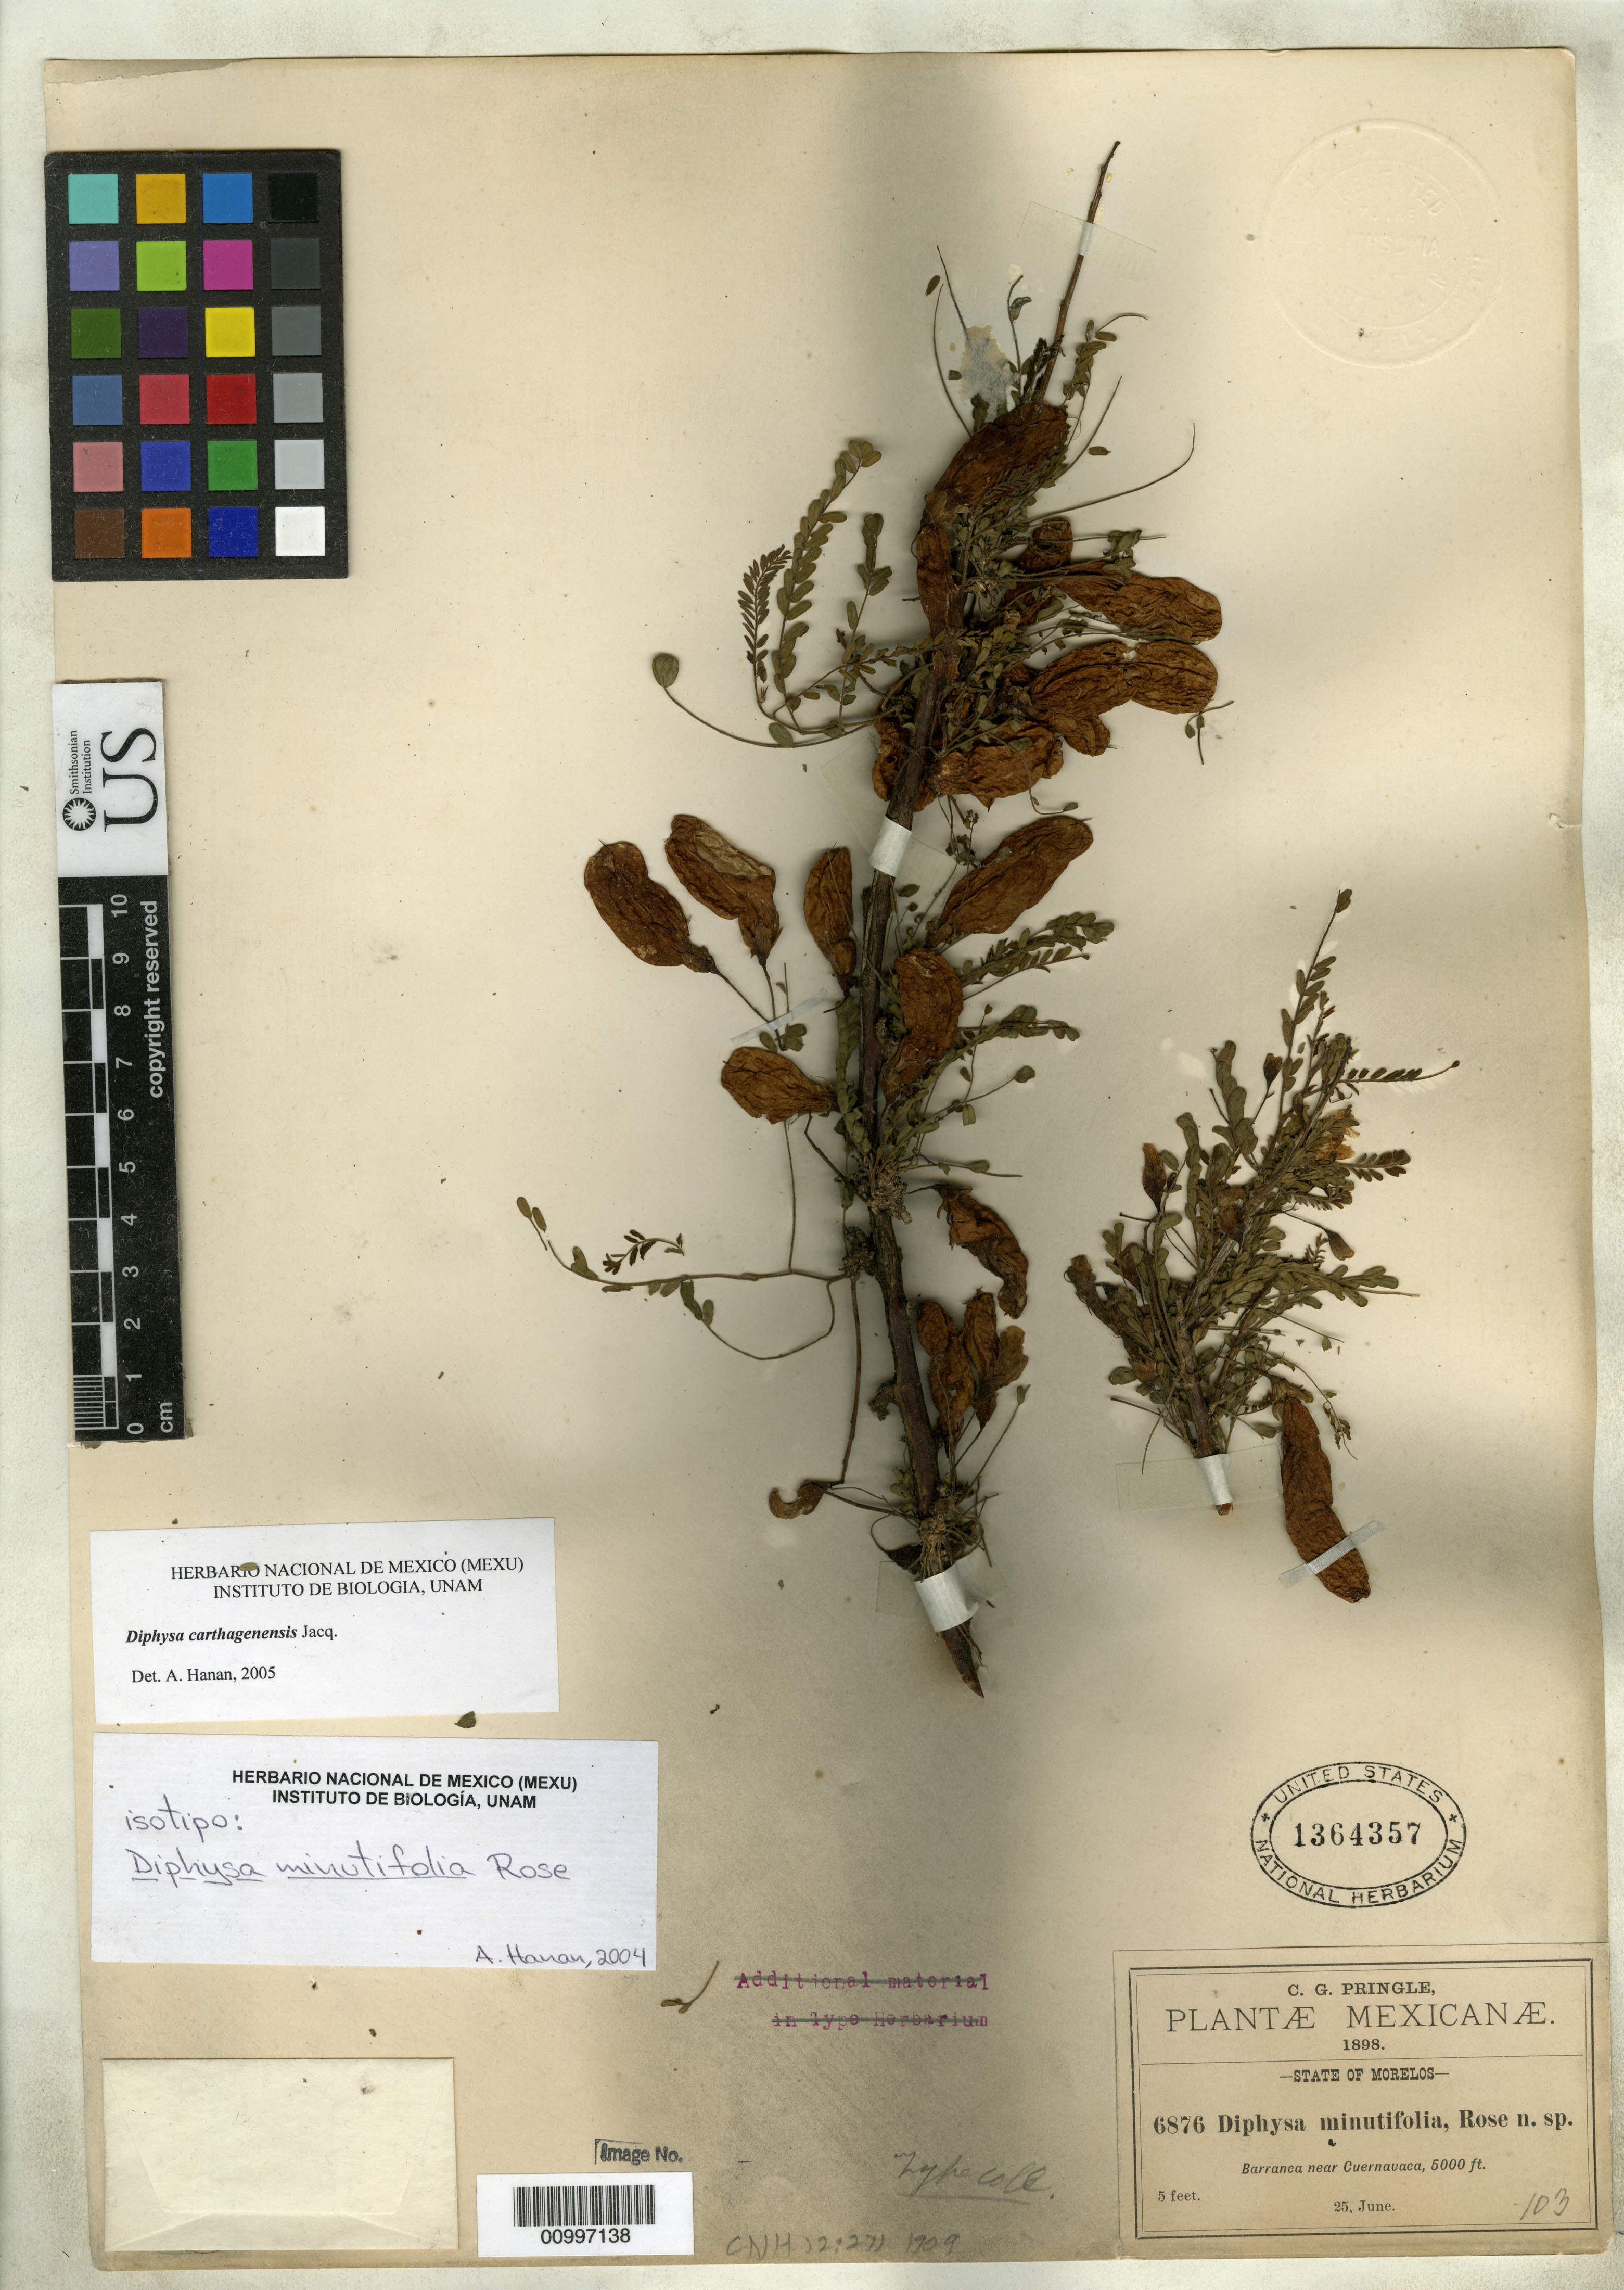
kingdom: Plantae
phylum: Tracheophyta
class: Magnoliopsida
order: Fabales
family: Fabaceae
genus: Diphysa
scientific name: Diphysa minutifolia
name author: Rose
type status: Isotype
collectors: C. G. Pringle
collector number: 6876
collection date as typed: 25 Jun 1898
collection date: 1898-06-25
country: Mexico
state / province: Morelos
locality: Barranca near Cuernavaca.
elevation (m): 1524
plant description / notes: From the herbarium of J. Donnell Smith.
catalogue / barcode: US 1364357